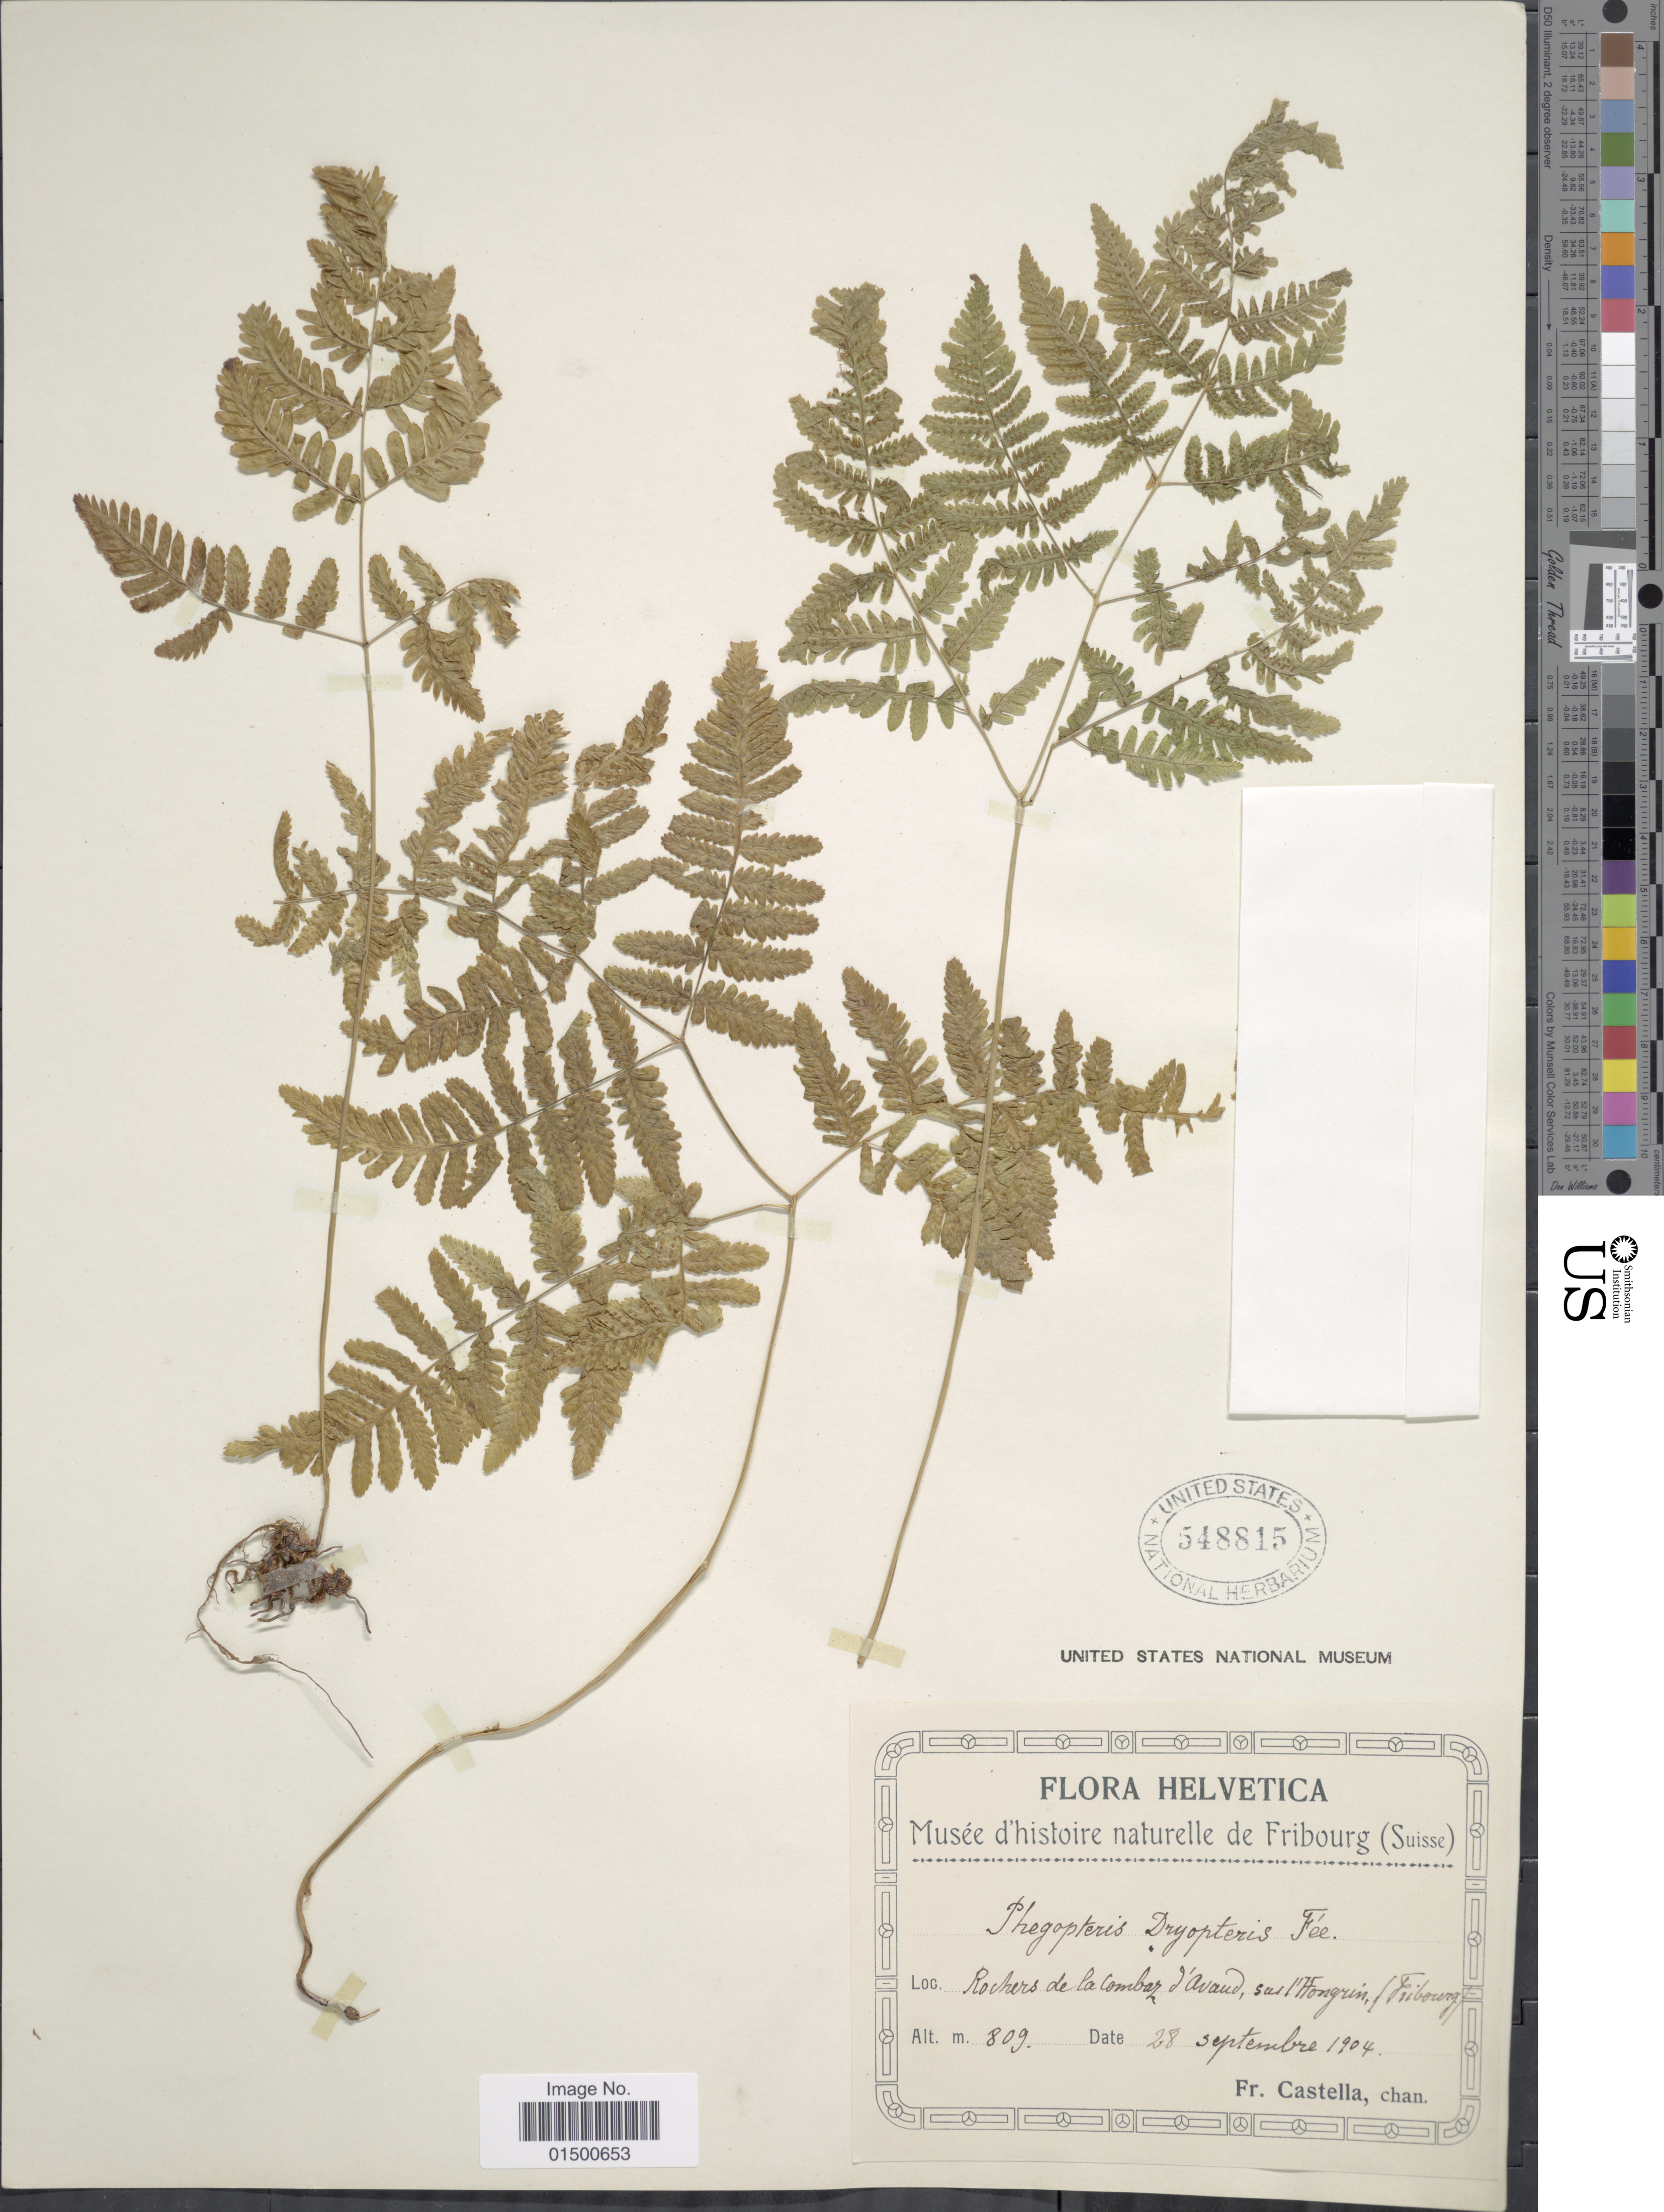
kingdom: Plantae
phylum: Tracheophyta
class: Polypodiopsida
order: Polypodiales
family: Cystopteridaceae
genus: Gymnocarpium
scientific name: Gymnocarpium disjunctum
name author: (Rupr.) Ching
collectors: Fr. Castella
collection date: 1904-09-28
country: Switzerland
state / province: Vaud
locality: Rochers de la Combaz d'Avaud, sur l'Hongrin (Fribourg)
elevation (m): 809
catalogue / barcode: US 548815